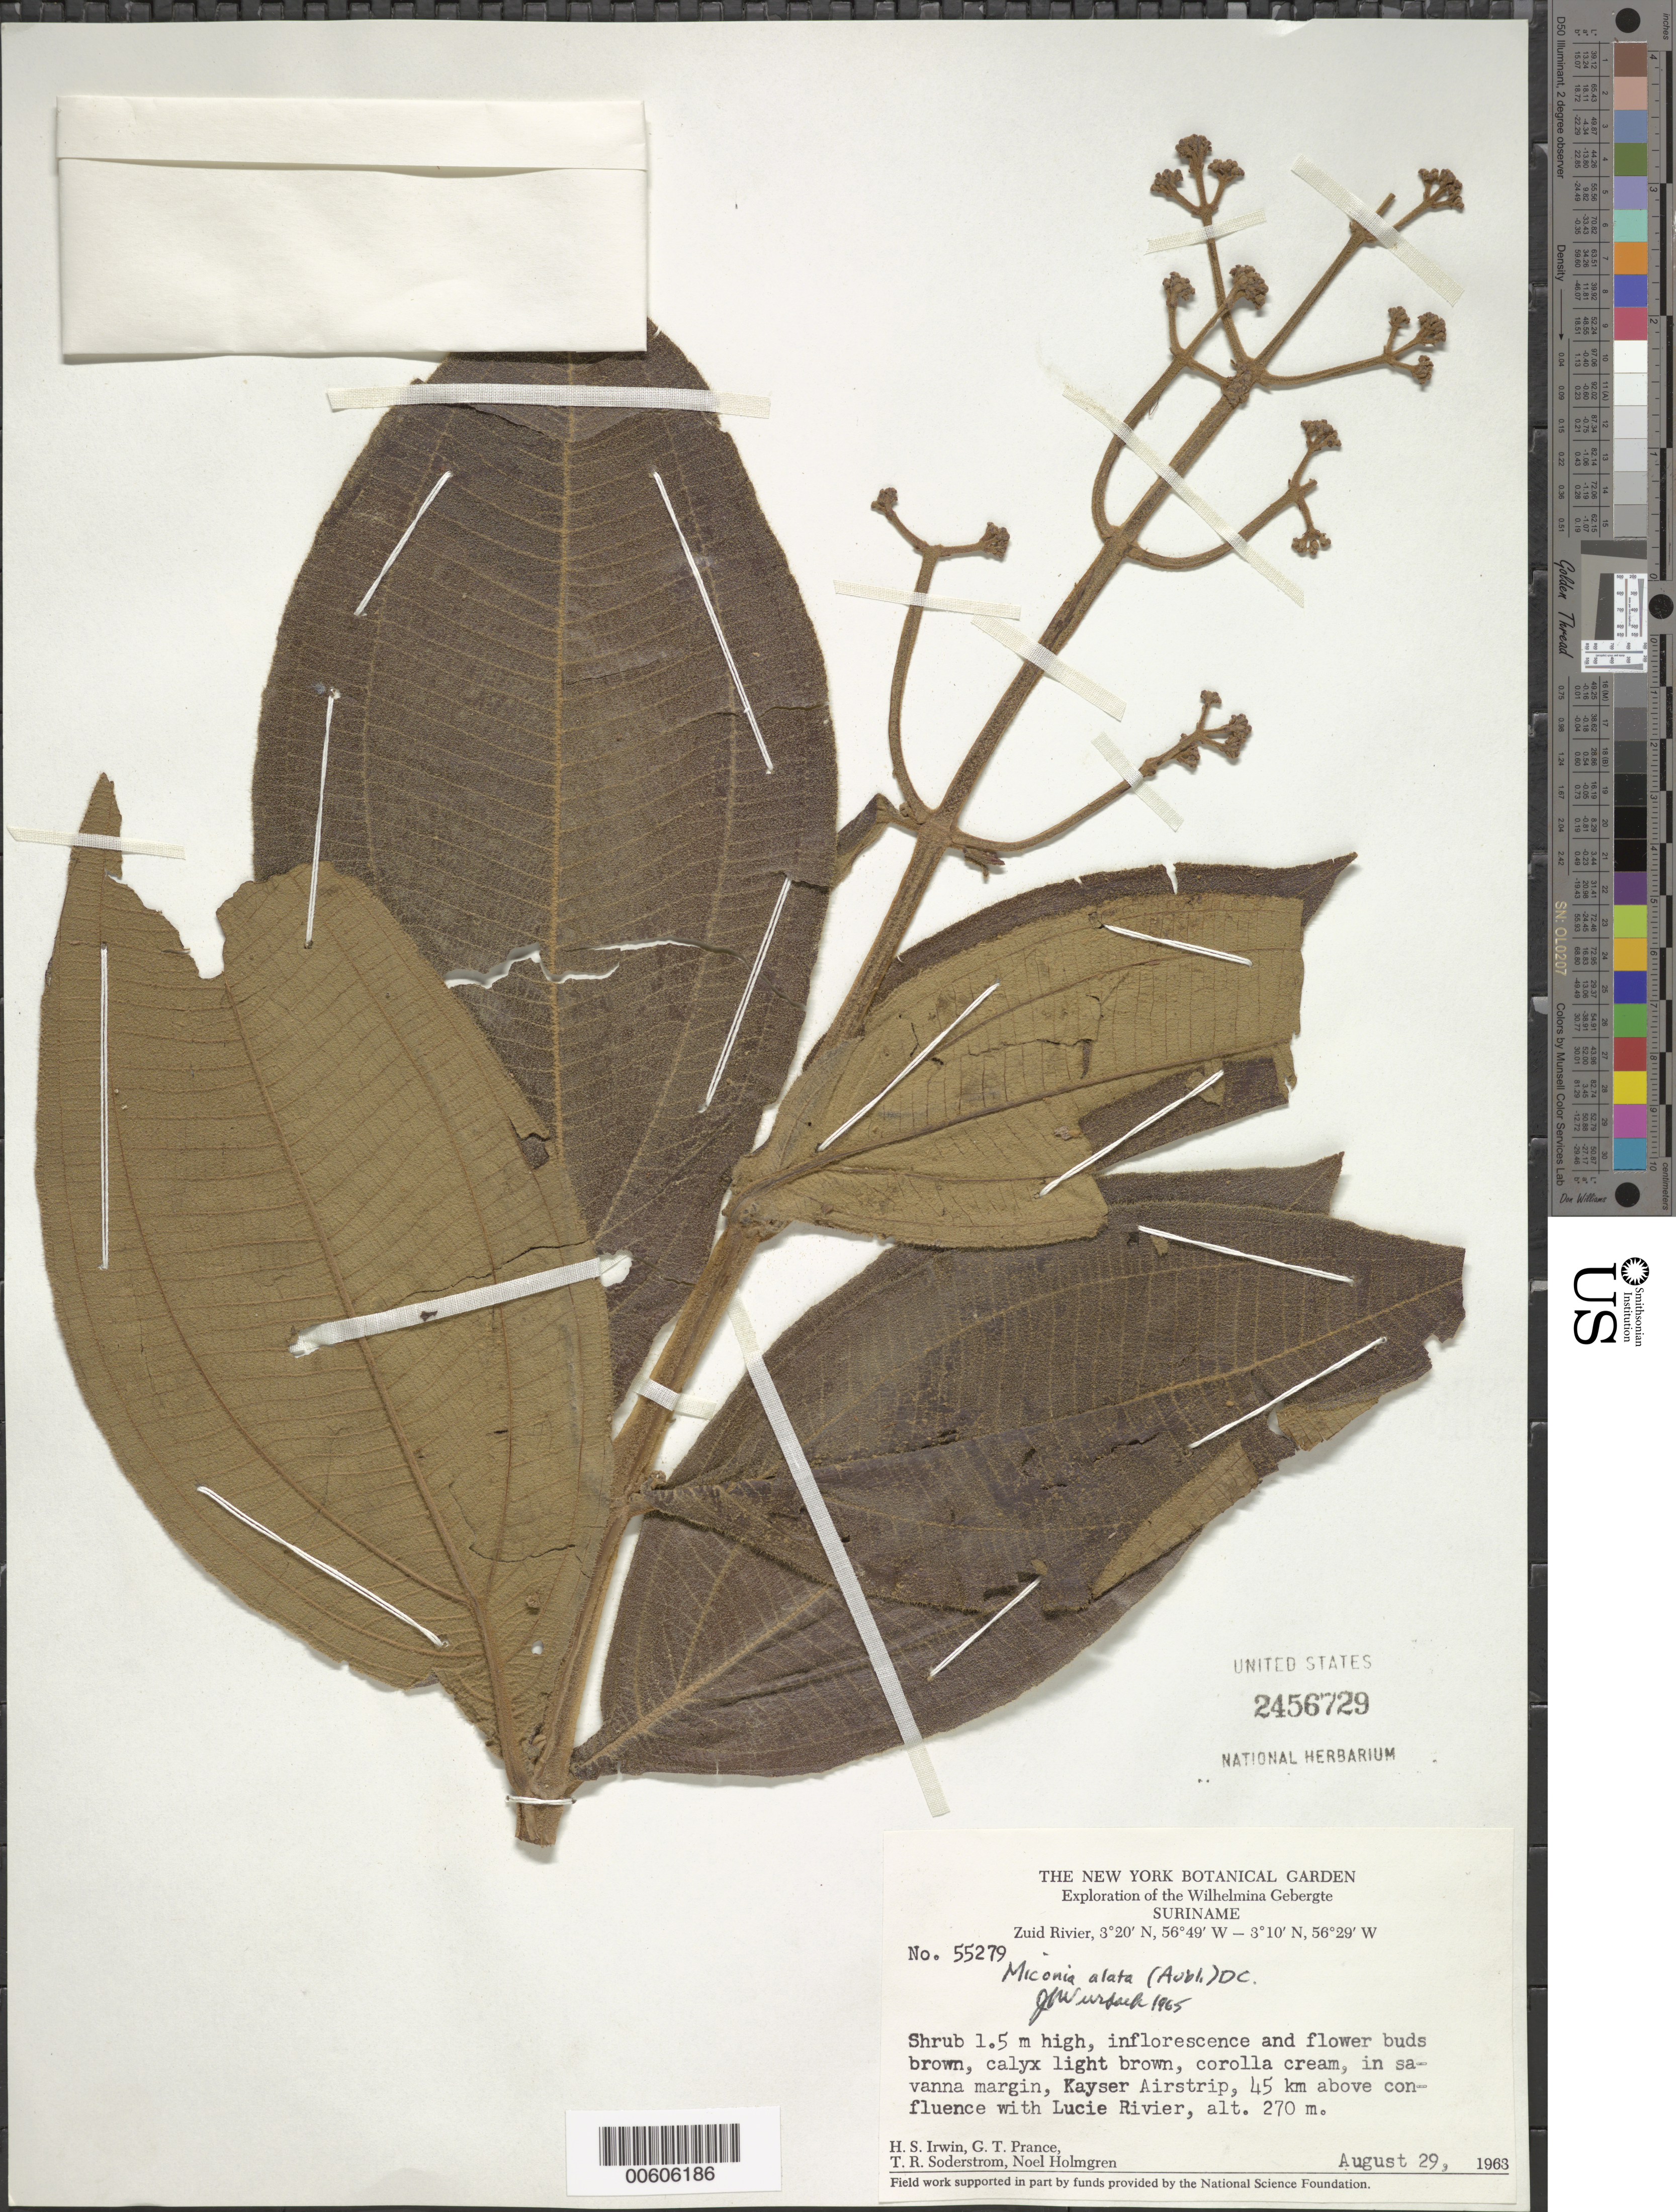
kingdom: Plantae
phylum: Tracheophyta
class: Magnoliopsida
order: Myrtales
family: Melastomataceae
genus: Miconia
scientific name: Miconia alata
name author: (Aubl.) DC.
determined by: Wurdack, John J., (US), US (UNITED STATES)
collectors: H. Irwin, G. T. Prance, T. R. Soderstrom & N. H. Holmgren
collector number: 55279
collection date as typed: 29-Aug-63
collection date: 1963-08-29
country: Suriname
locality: Kayser Airstrip, Zuid R., 45 km above confl. with Lucie R., Wilhelmina Gebergte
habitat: Savanna margin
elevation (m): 270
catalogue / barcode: US 2456729